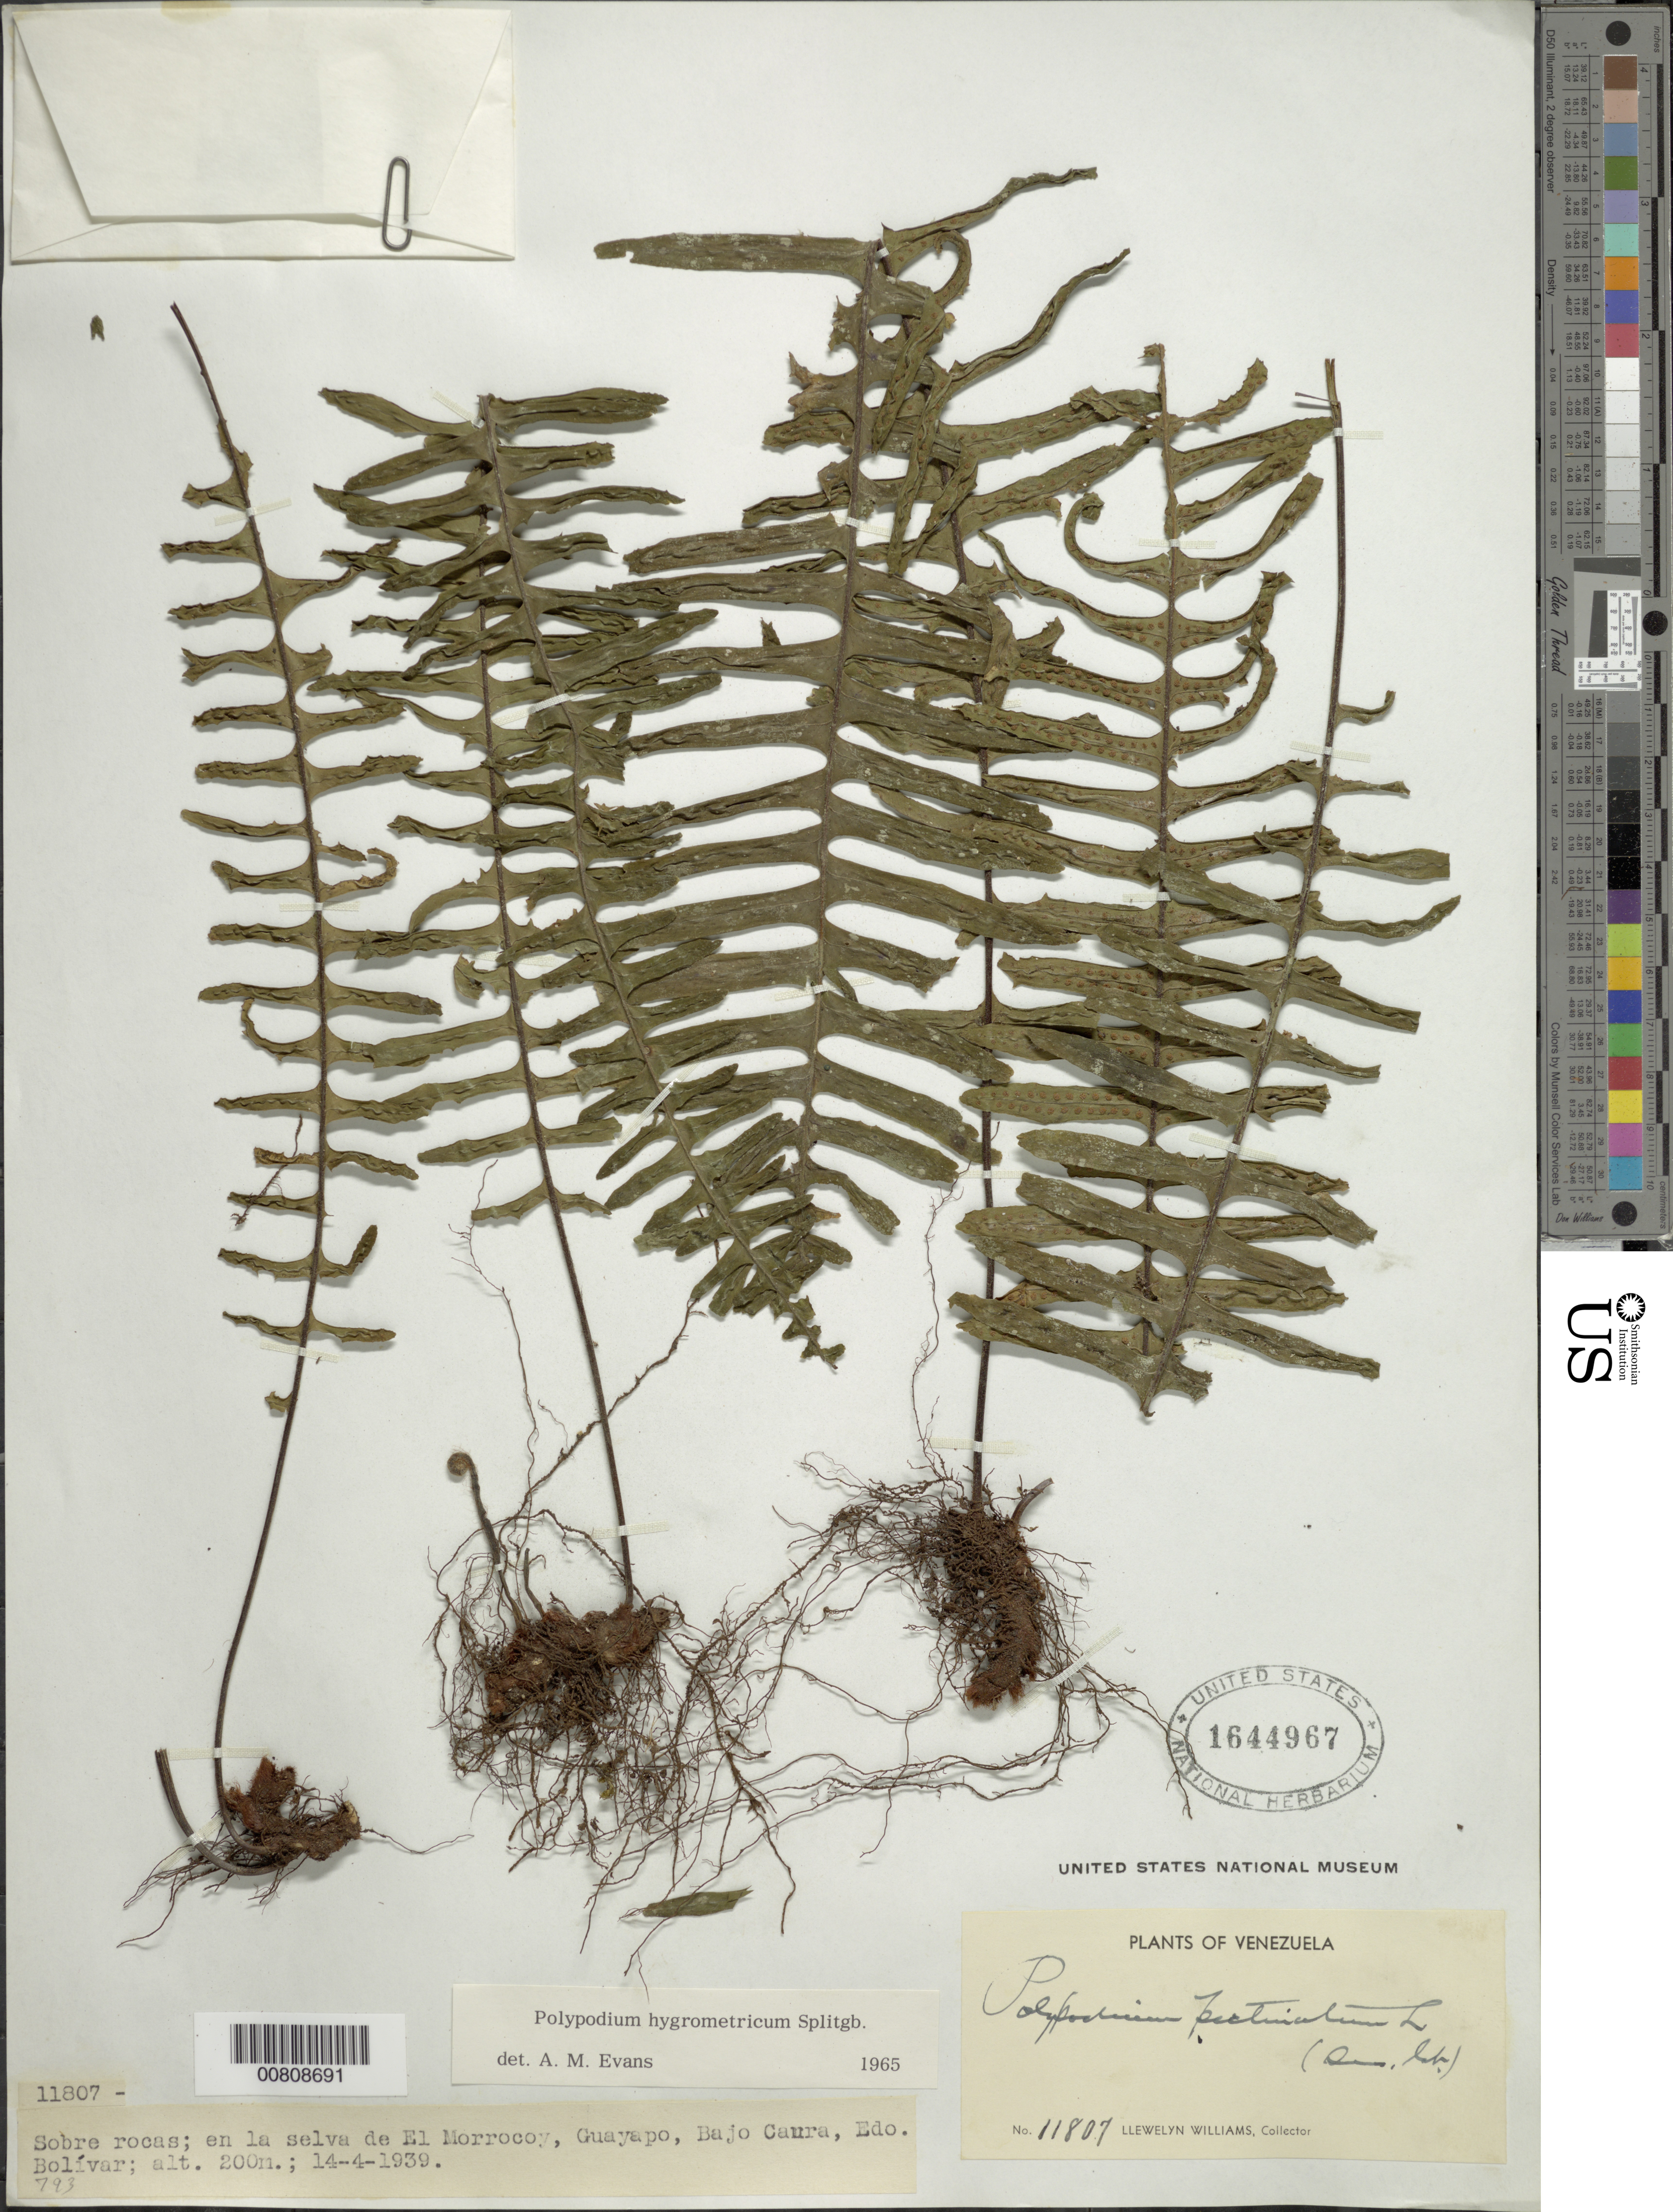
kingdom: Plantae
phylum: Tracheophyta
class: Polypodiopsida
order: Polypodiales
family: Polypodiaceae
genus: Pecluma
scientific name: Pecluma hygrometrica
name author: (Splitg.) M.G. Price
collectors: Ll. Williams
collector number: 11807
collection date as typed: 14-Apr-39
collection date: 1939-04-14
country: Venezuela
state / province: Bolívar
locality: El Morrocoy, Guayapo, Bajo Caura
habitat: On rocks, in woods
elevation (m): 200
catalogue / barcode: US 1644967